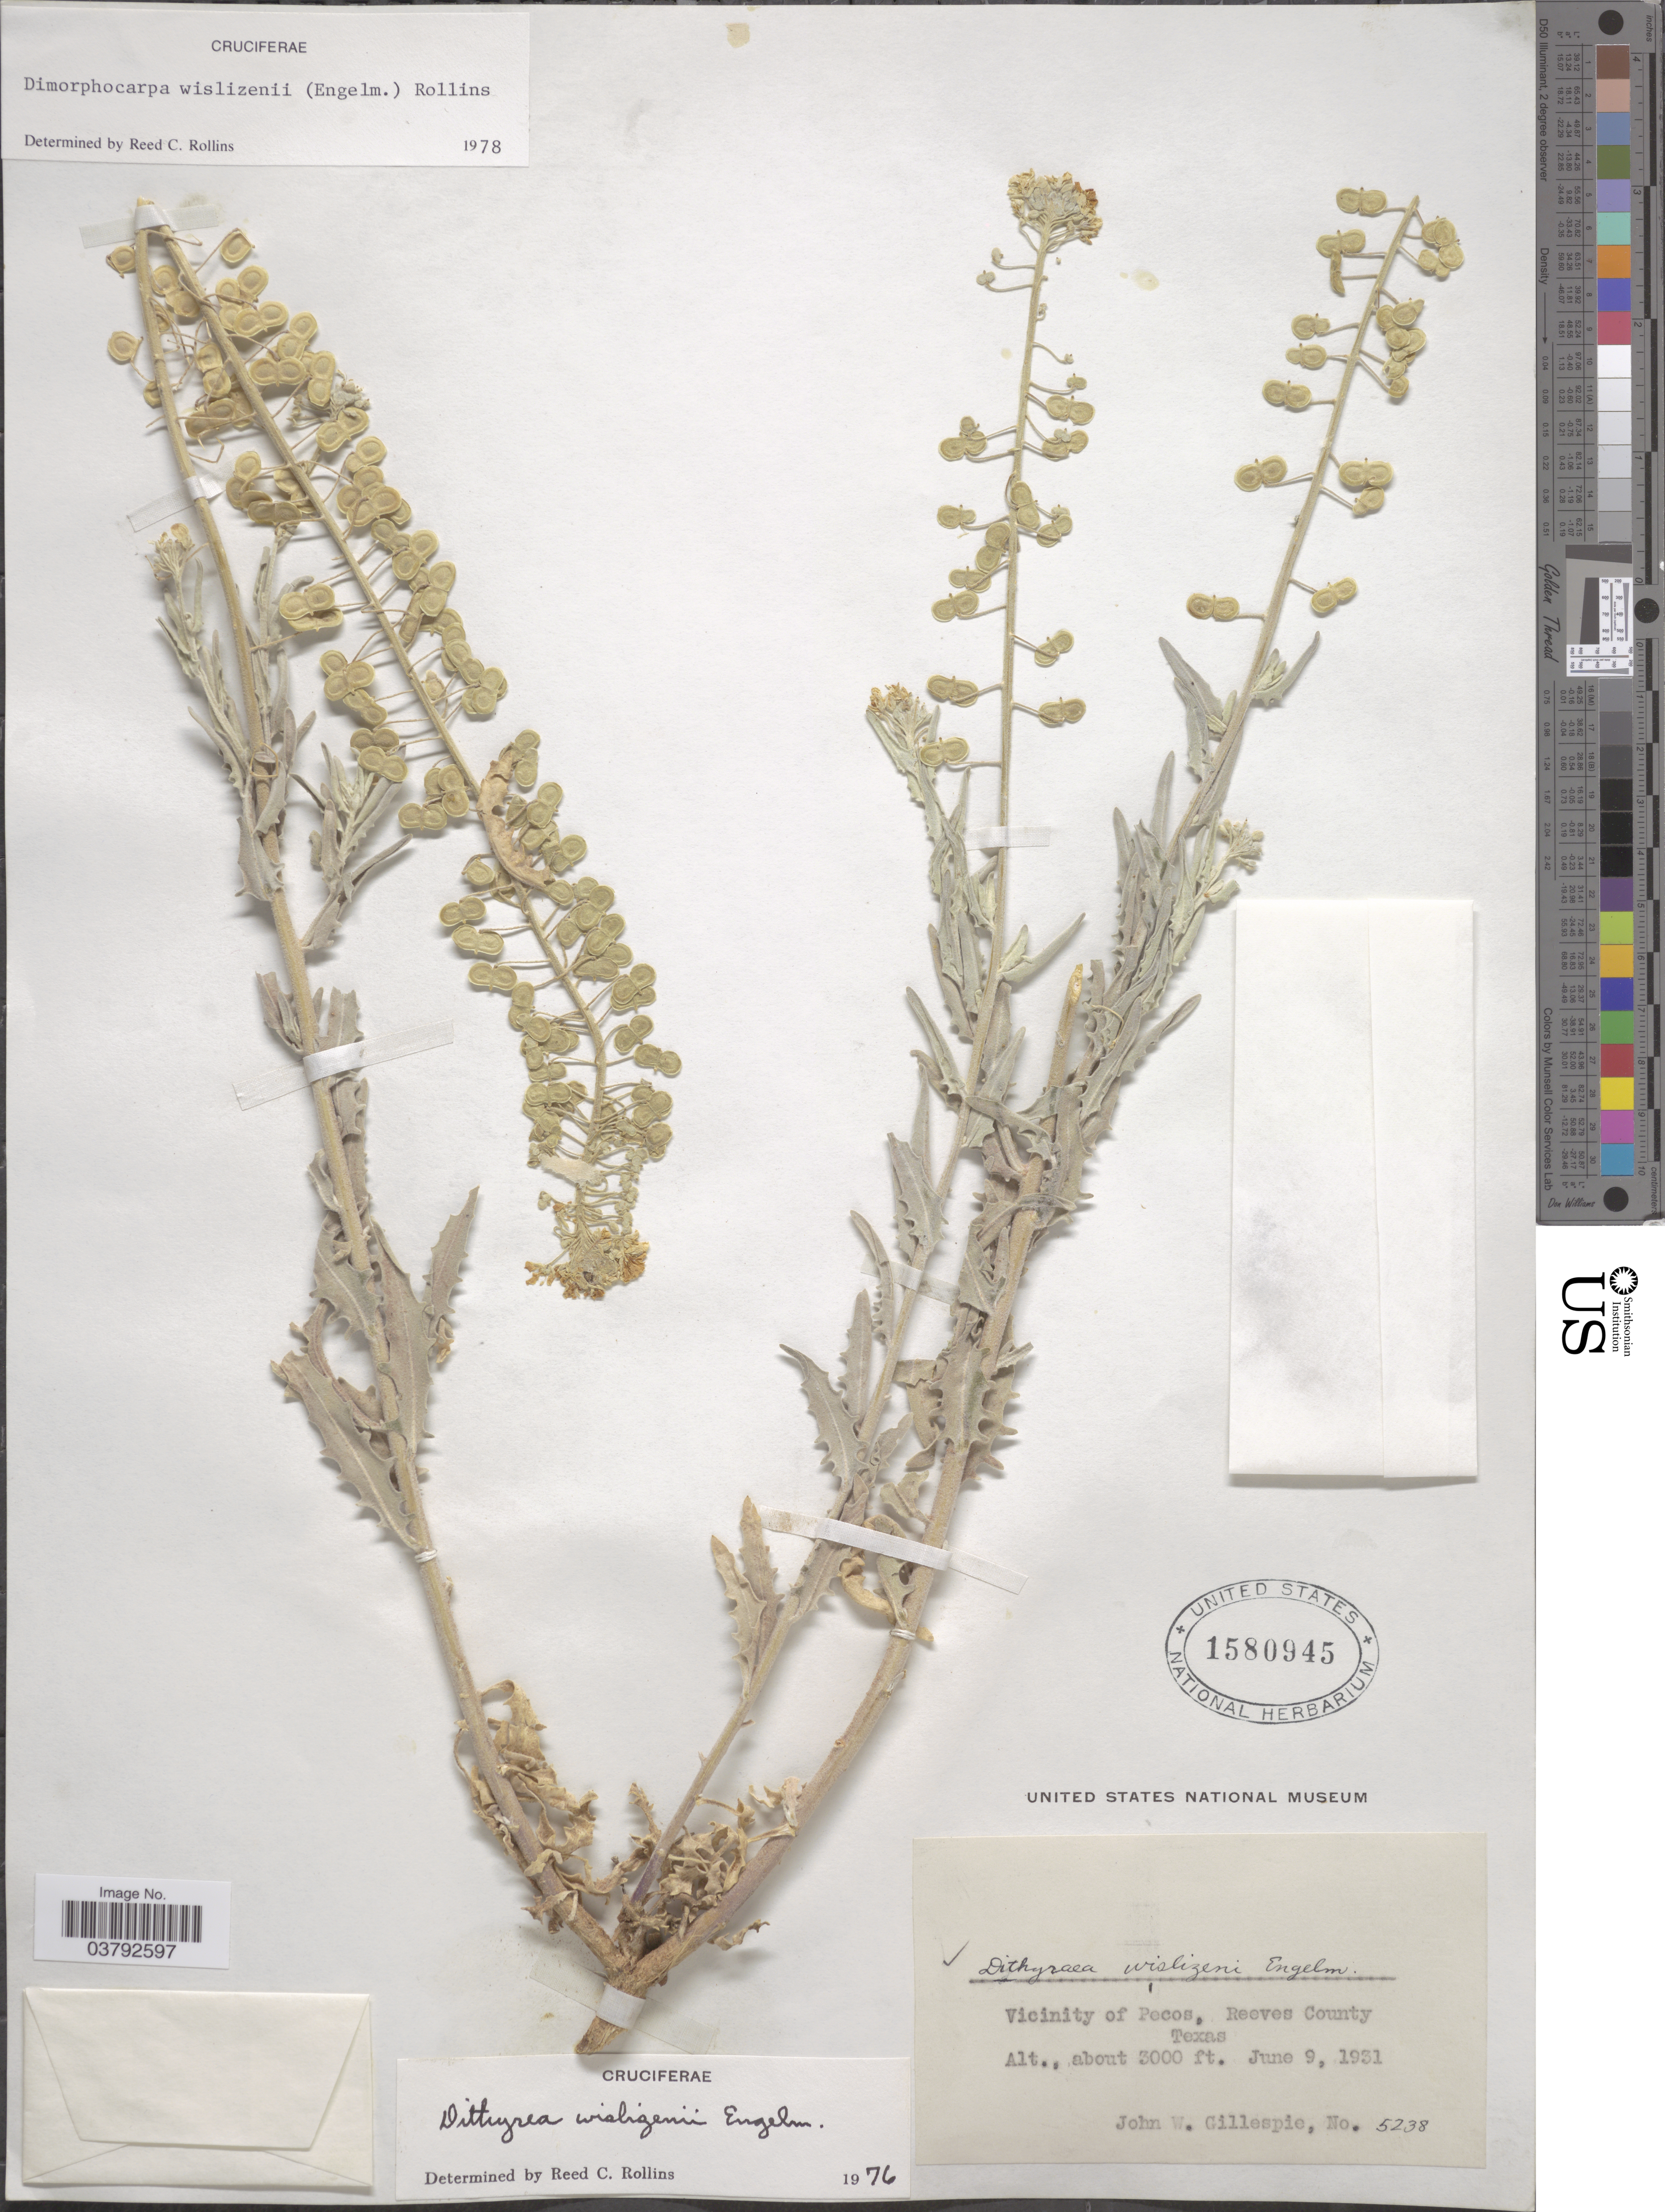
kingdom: Plantae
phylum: Tracheophyta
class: Magnoliopsida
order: Brassicales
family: Brassicaceae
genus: Dithyrea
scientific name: Dithyrea wislizeni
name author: Engelm.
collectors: J. W. Gillespie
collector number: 5238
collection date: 1931-06-09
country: United States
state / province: Texas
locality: Vicinity of Pecos, Reeves County.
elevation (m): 914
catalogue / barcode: US 1580945